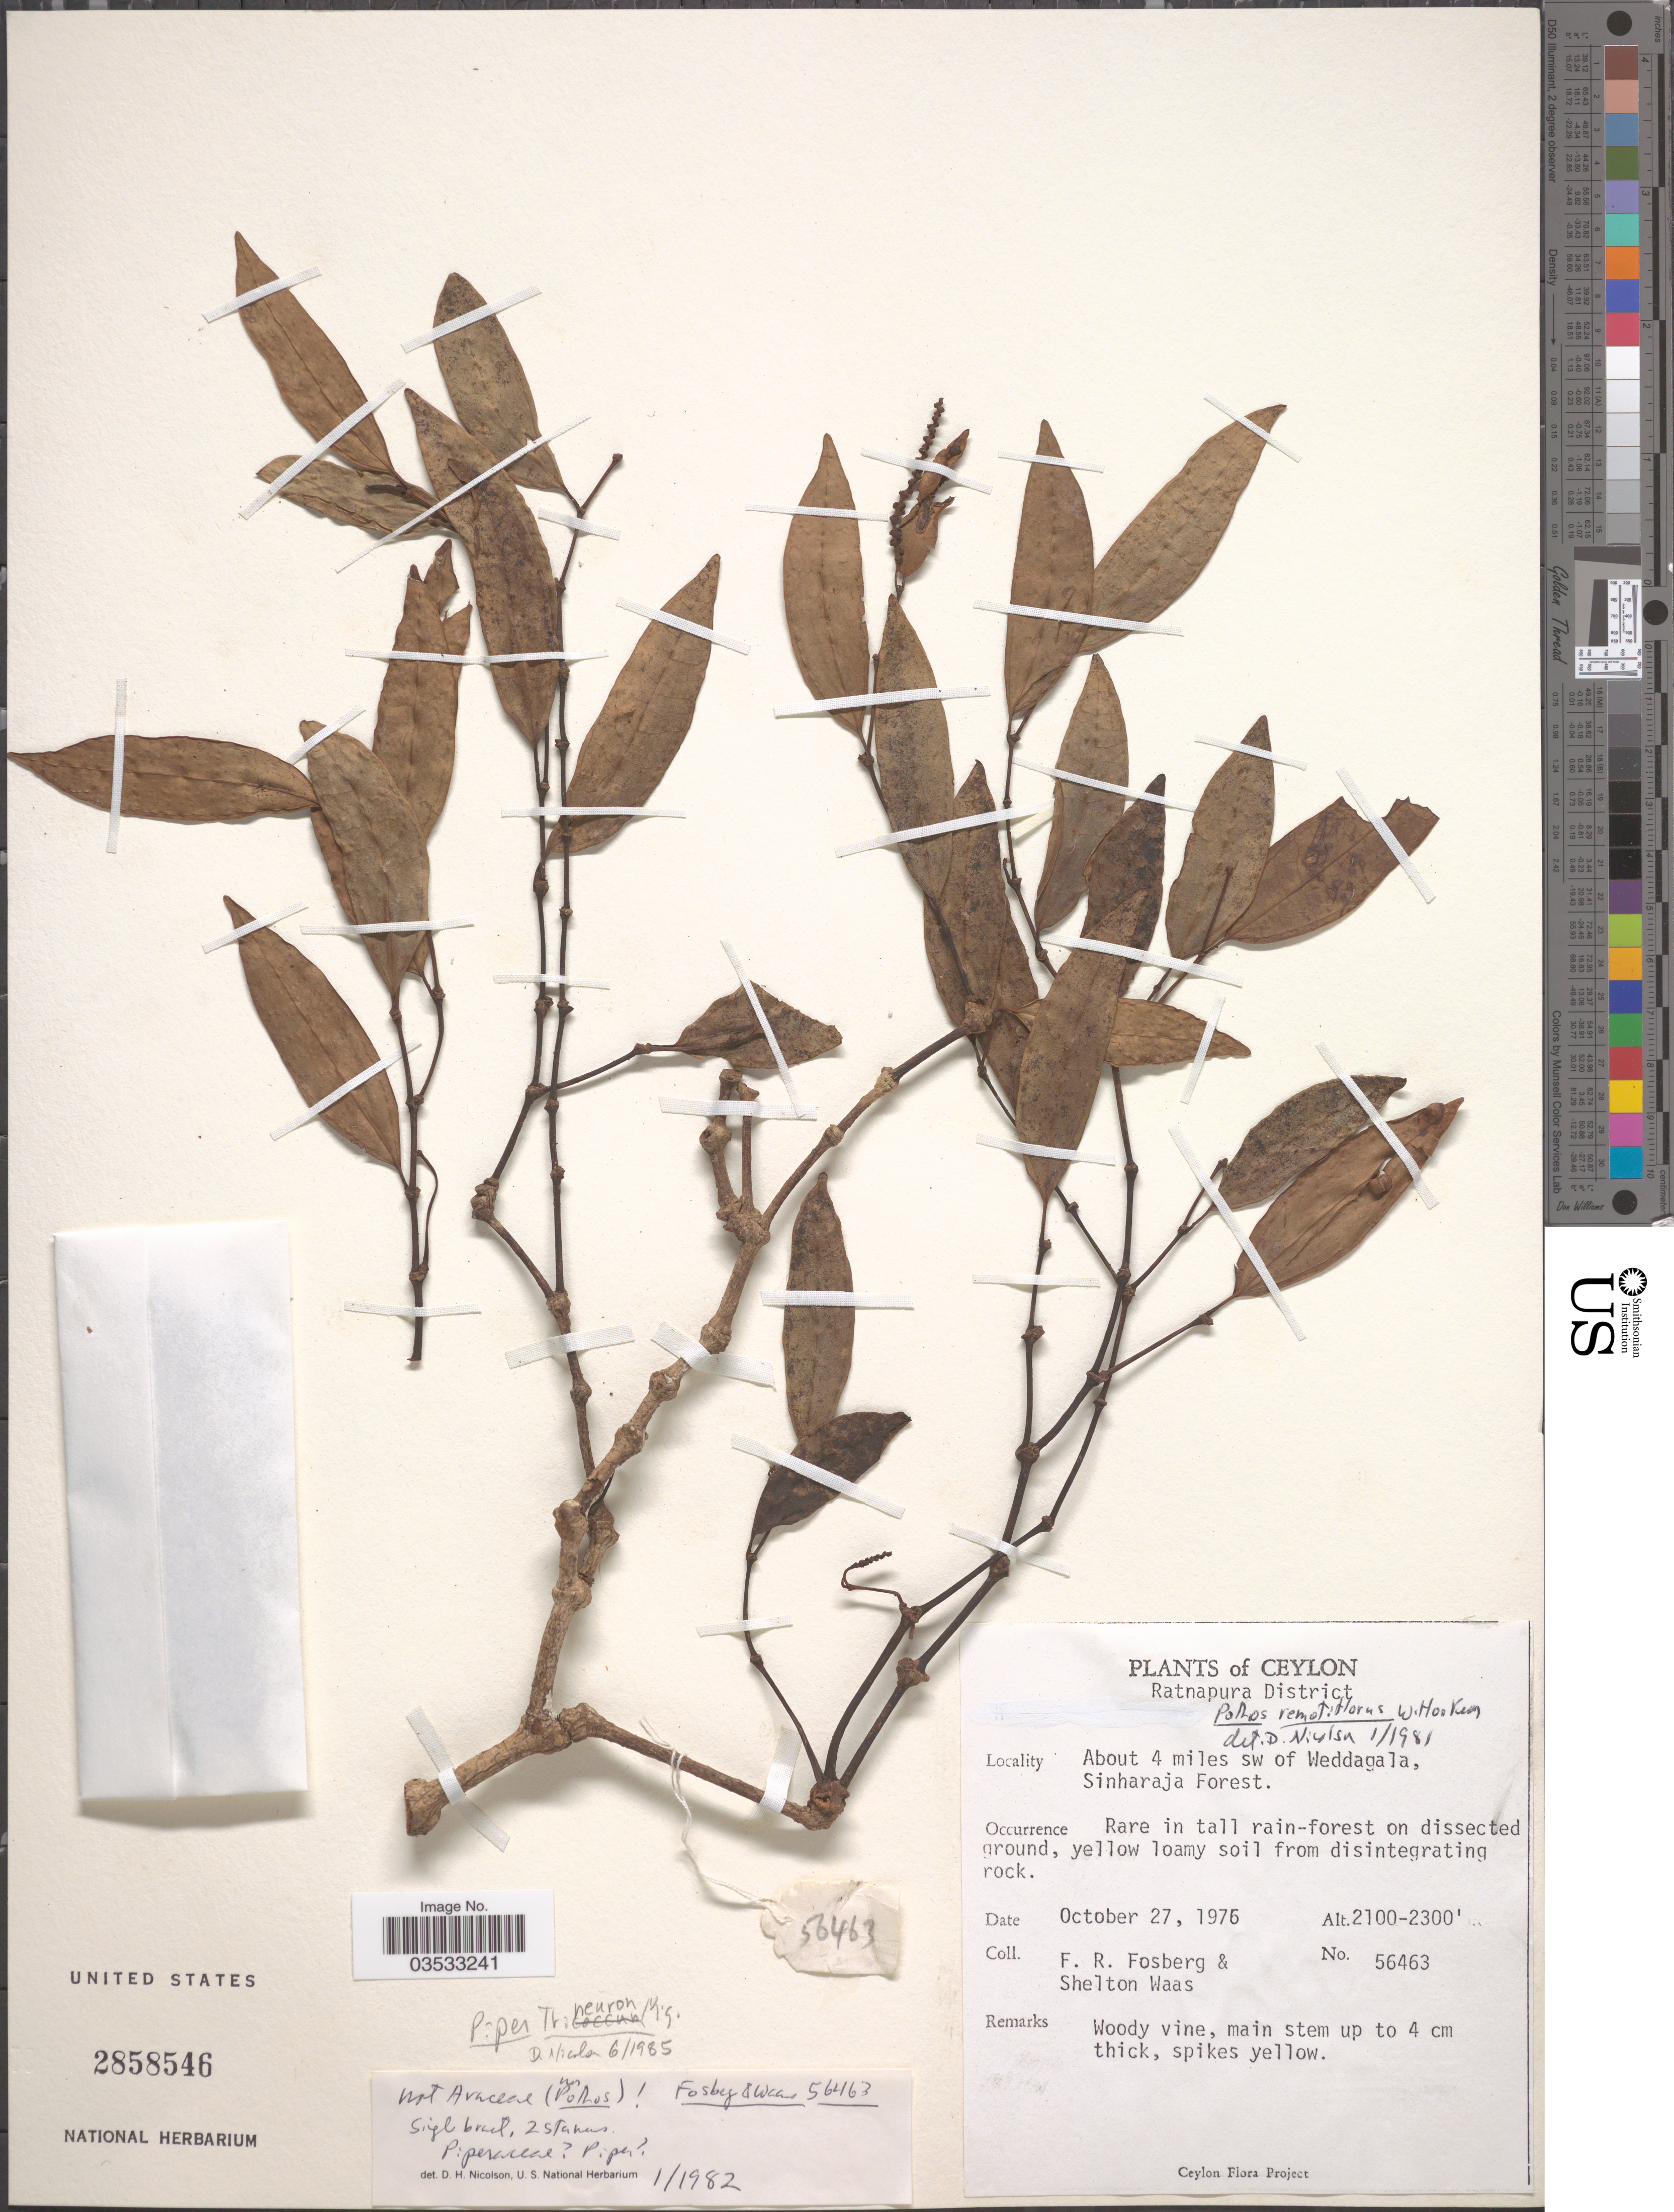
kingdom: Plantae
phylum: Tracheophyta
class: Magnoliopsida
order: Piperales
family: Piperaceae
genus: Piper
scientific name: Piper trineuron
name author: Miq.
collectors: F. R. Fosberg & S. Waas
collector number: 56463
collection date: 1976-10-27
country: Sri Lanka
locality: Ceylon. Ratnapura District. About 4 miles s.w. of Weddagala, Sinharaja Forest.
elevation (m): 640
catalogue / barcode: US 2858546